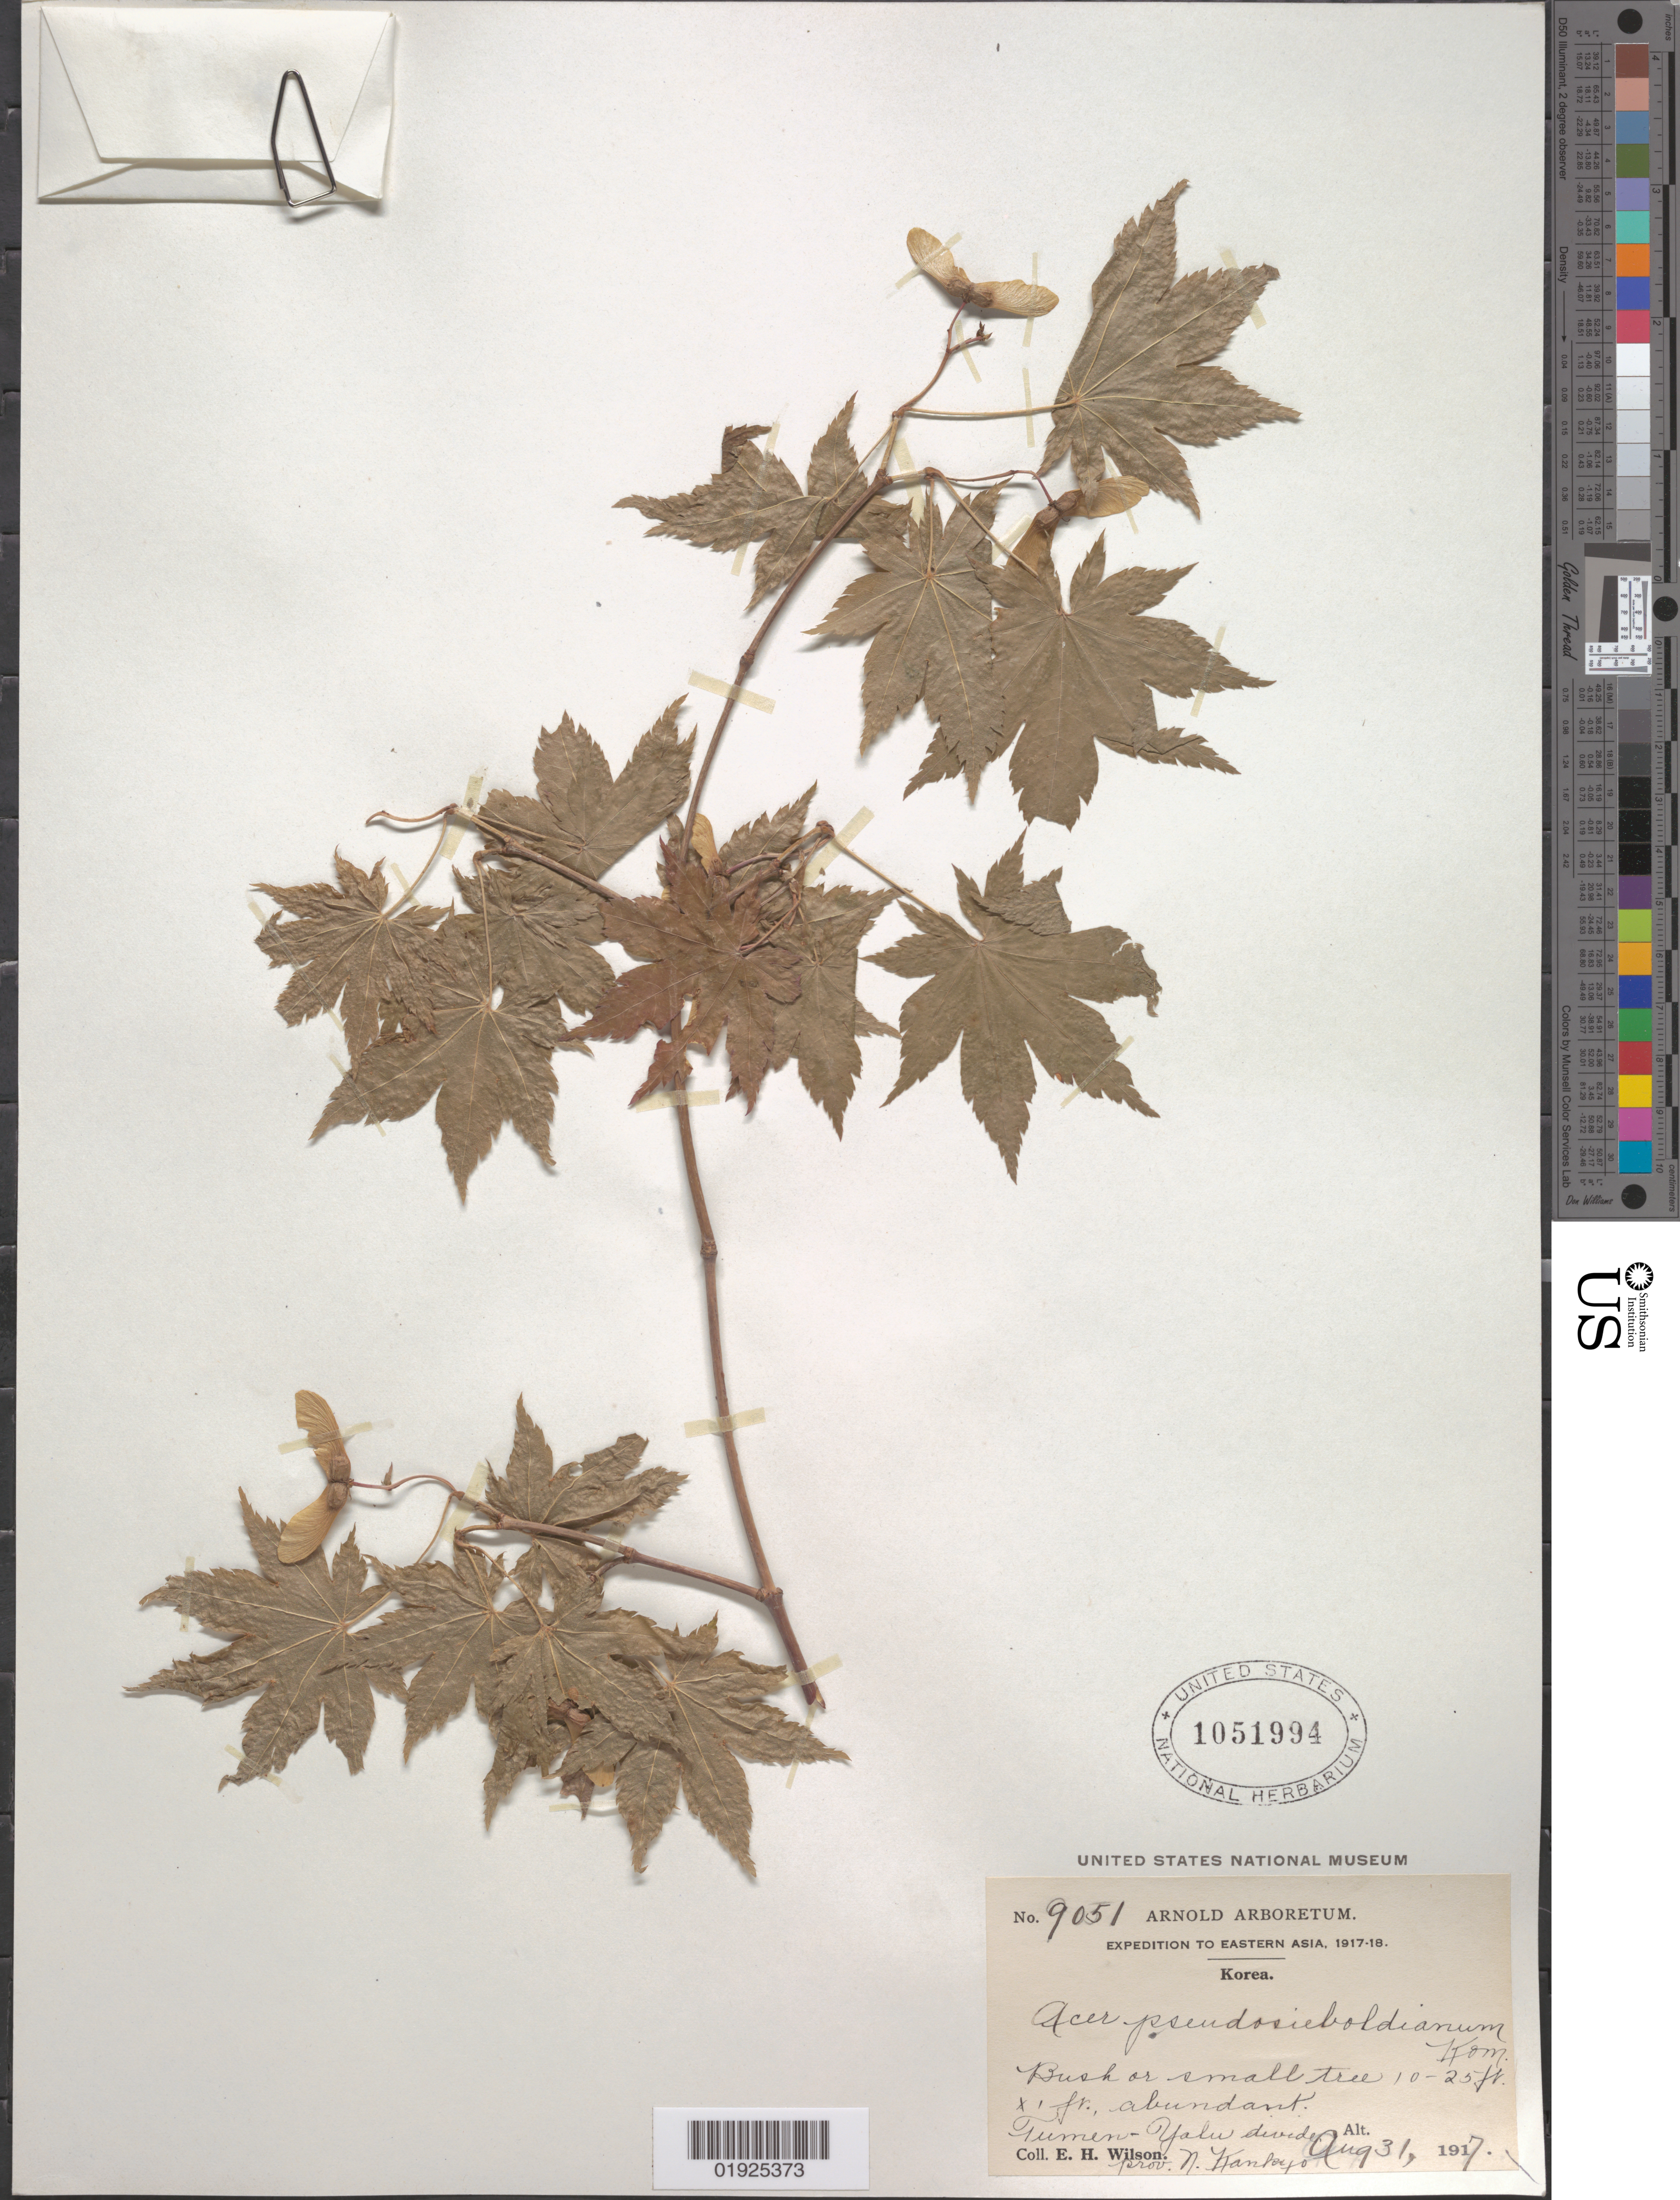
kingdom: Plantae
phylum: Tracheophyta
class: Magnoliopsida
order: Sapindales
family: Sapindaceae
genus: Acer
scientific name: Acer pseudosieboldianum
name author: (Pax) Kom.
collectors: E. H. Wilson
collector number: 9051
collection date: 1917-08-31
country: North Korea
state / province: North Hamgyong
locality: Prov. N. Kankyo. Tumen-Yalu [Amnok] divide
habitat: Abundant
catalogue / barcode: US 1051994